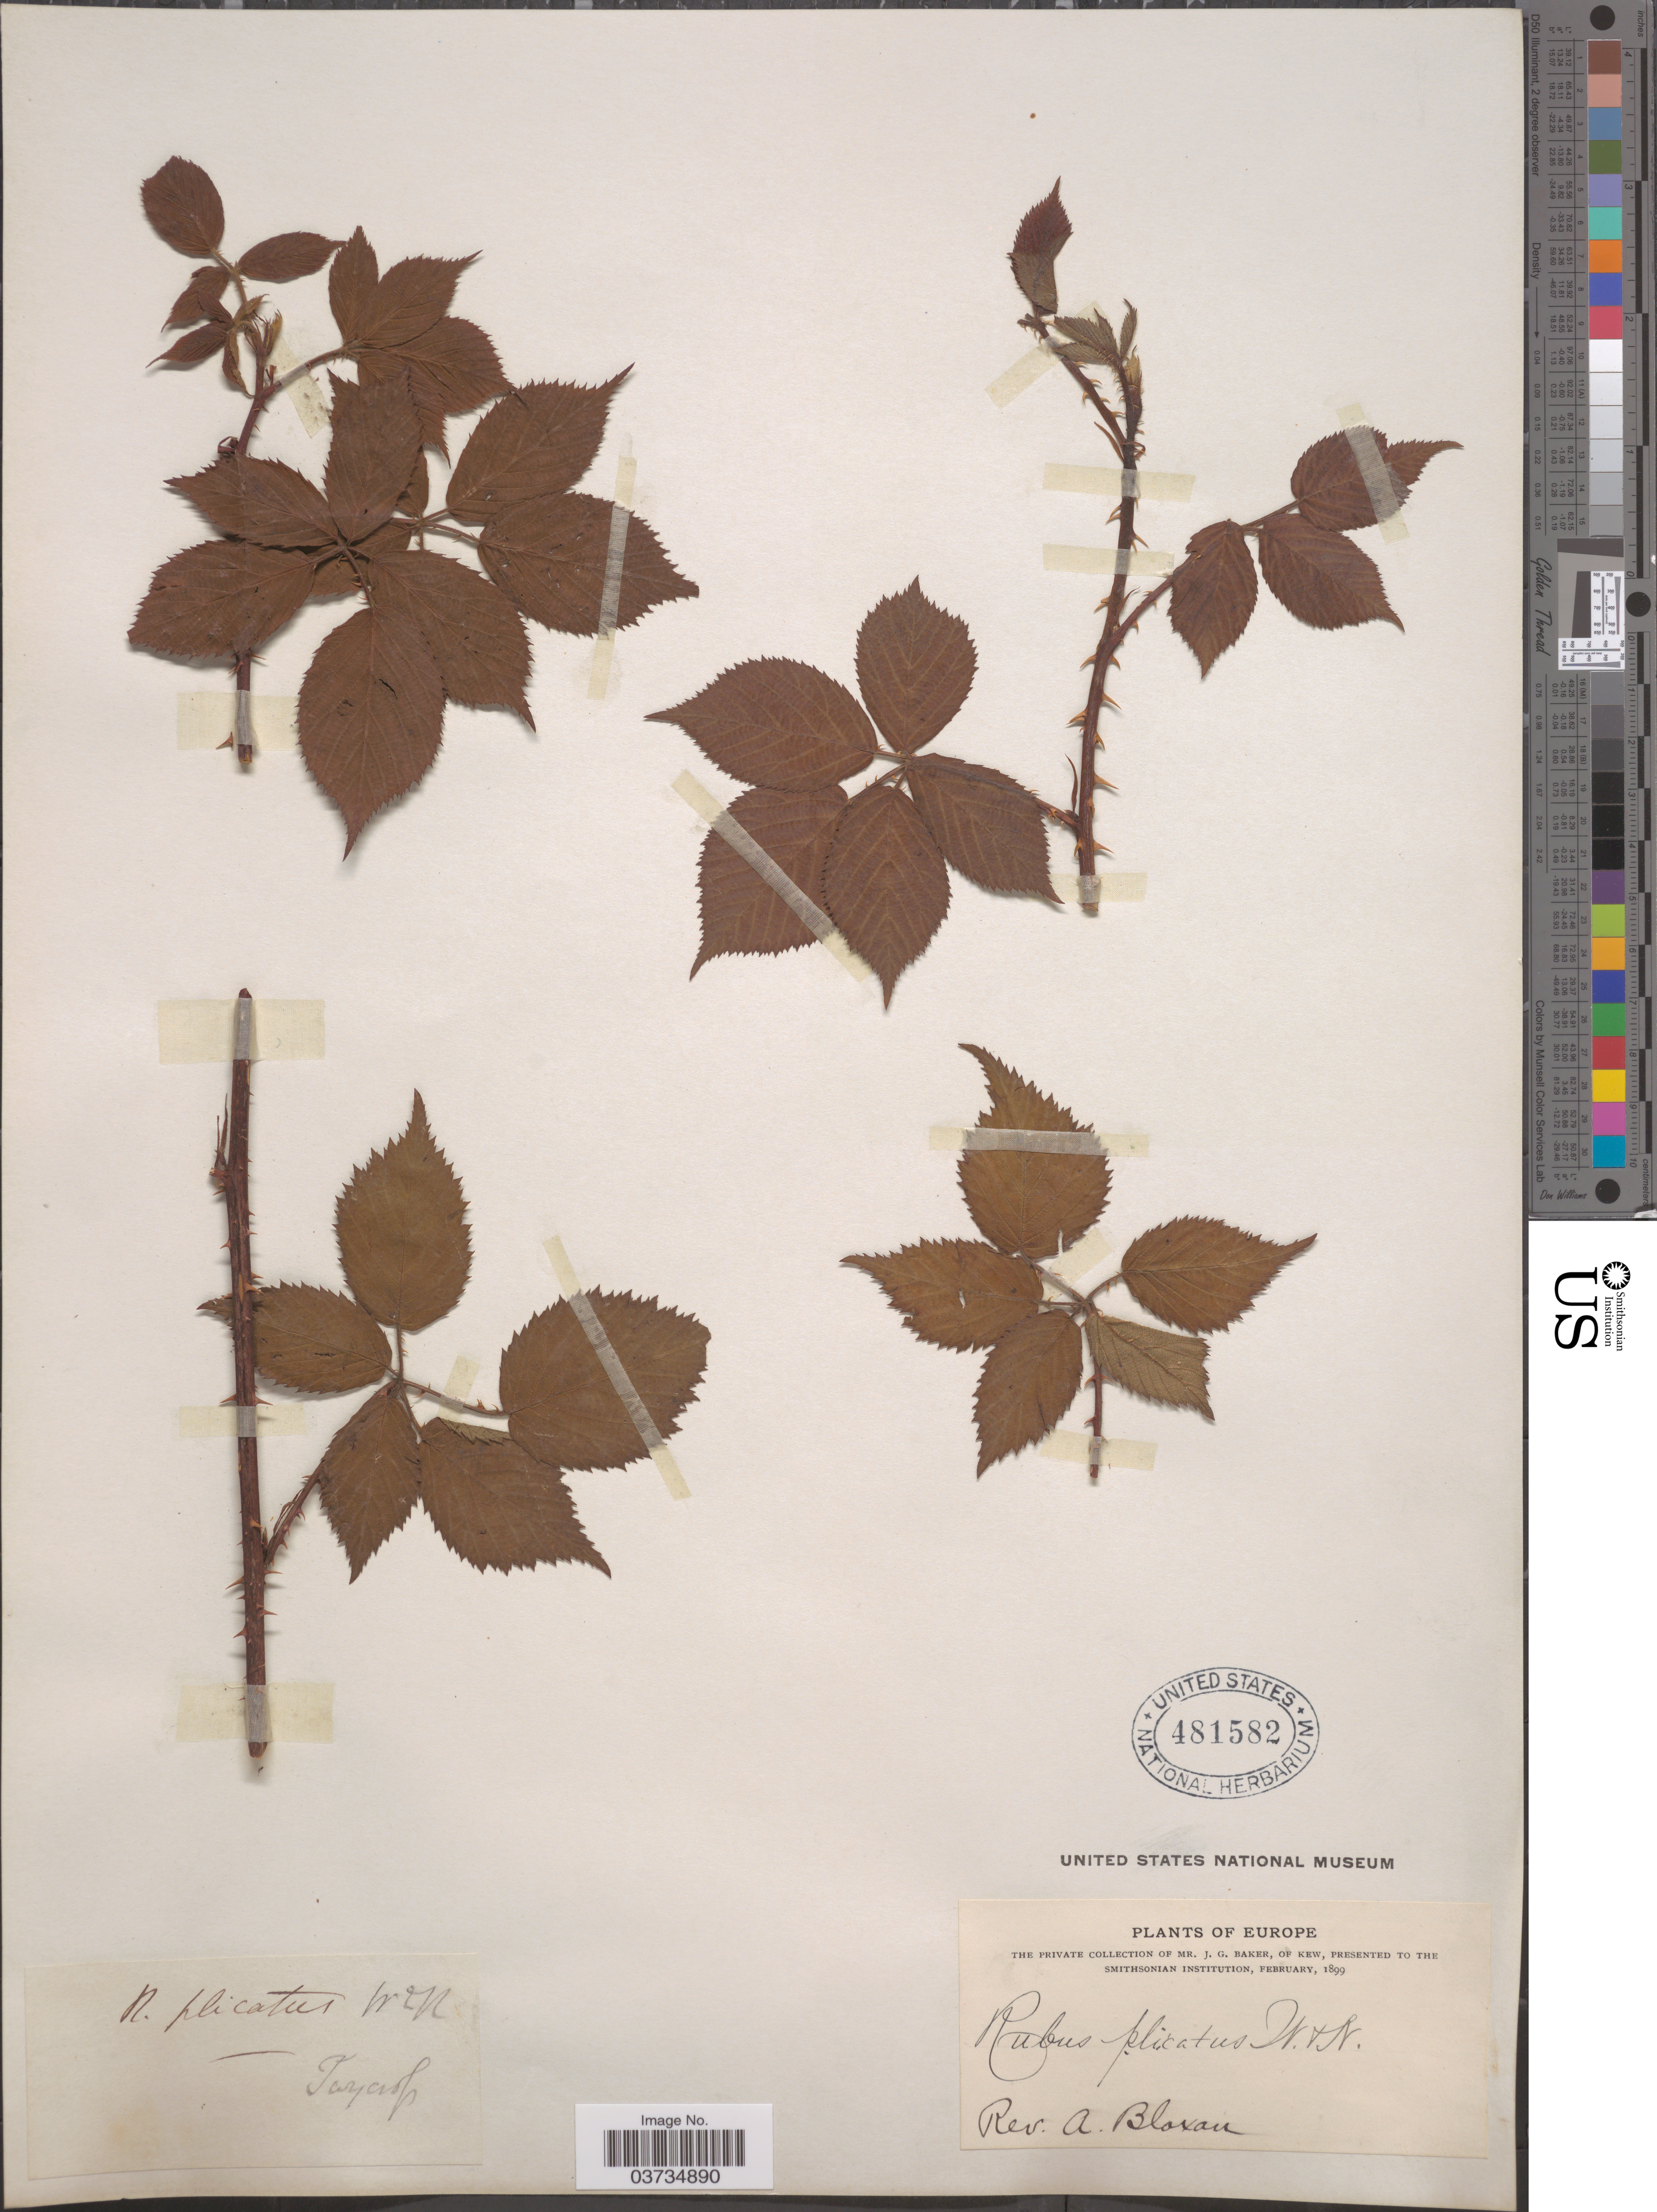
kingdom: Plantae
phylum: Tracheophyta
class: Magnoliopsida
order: Rosales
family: Rosaceae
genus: Rubus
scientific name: Rubus plicatus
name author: Weihe & Nees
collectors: A. Bloxam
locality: Tarcross [interpreted]. Europe.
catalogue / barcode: US 481582